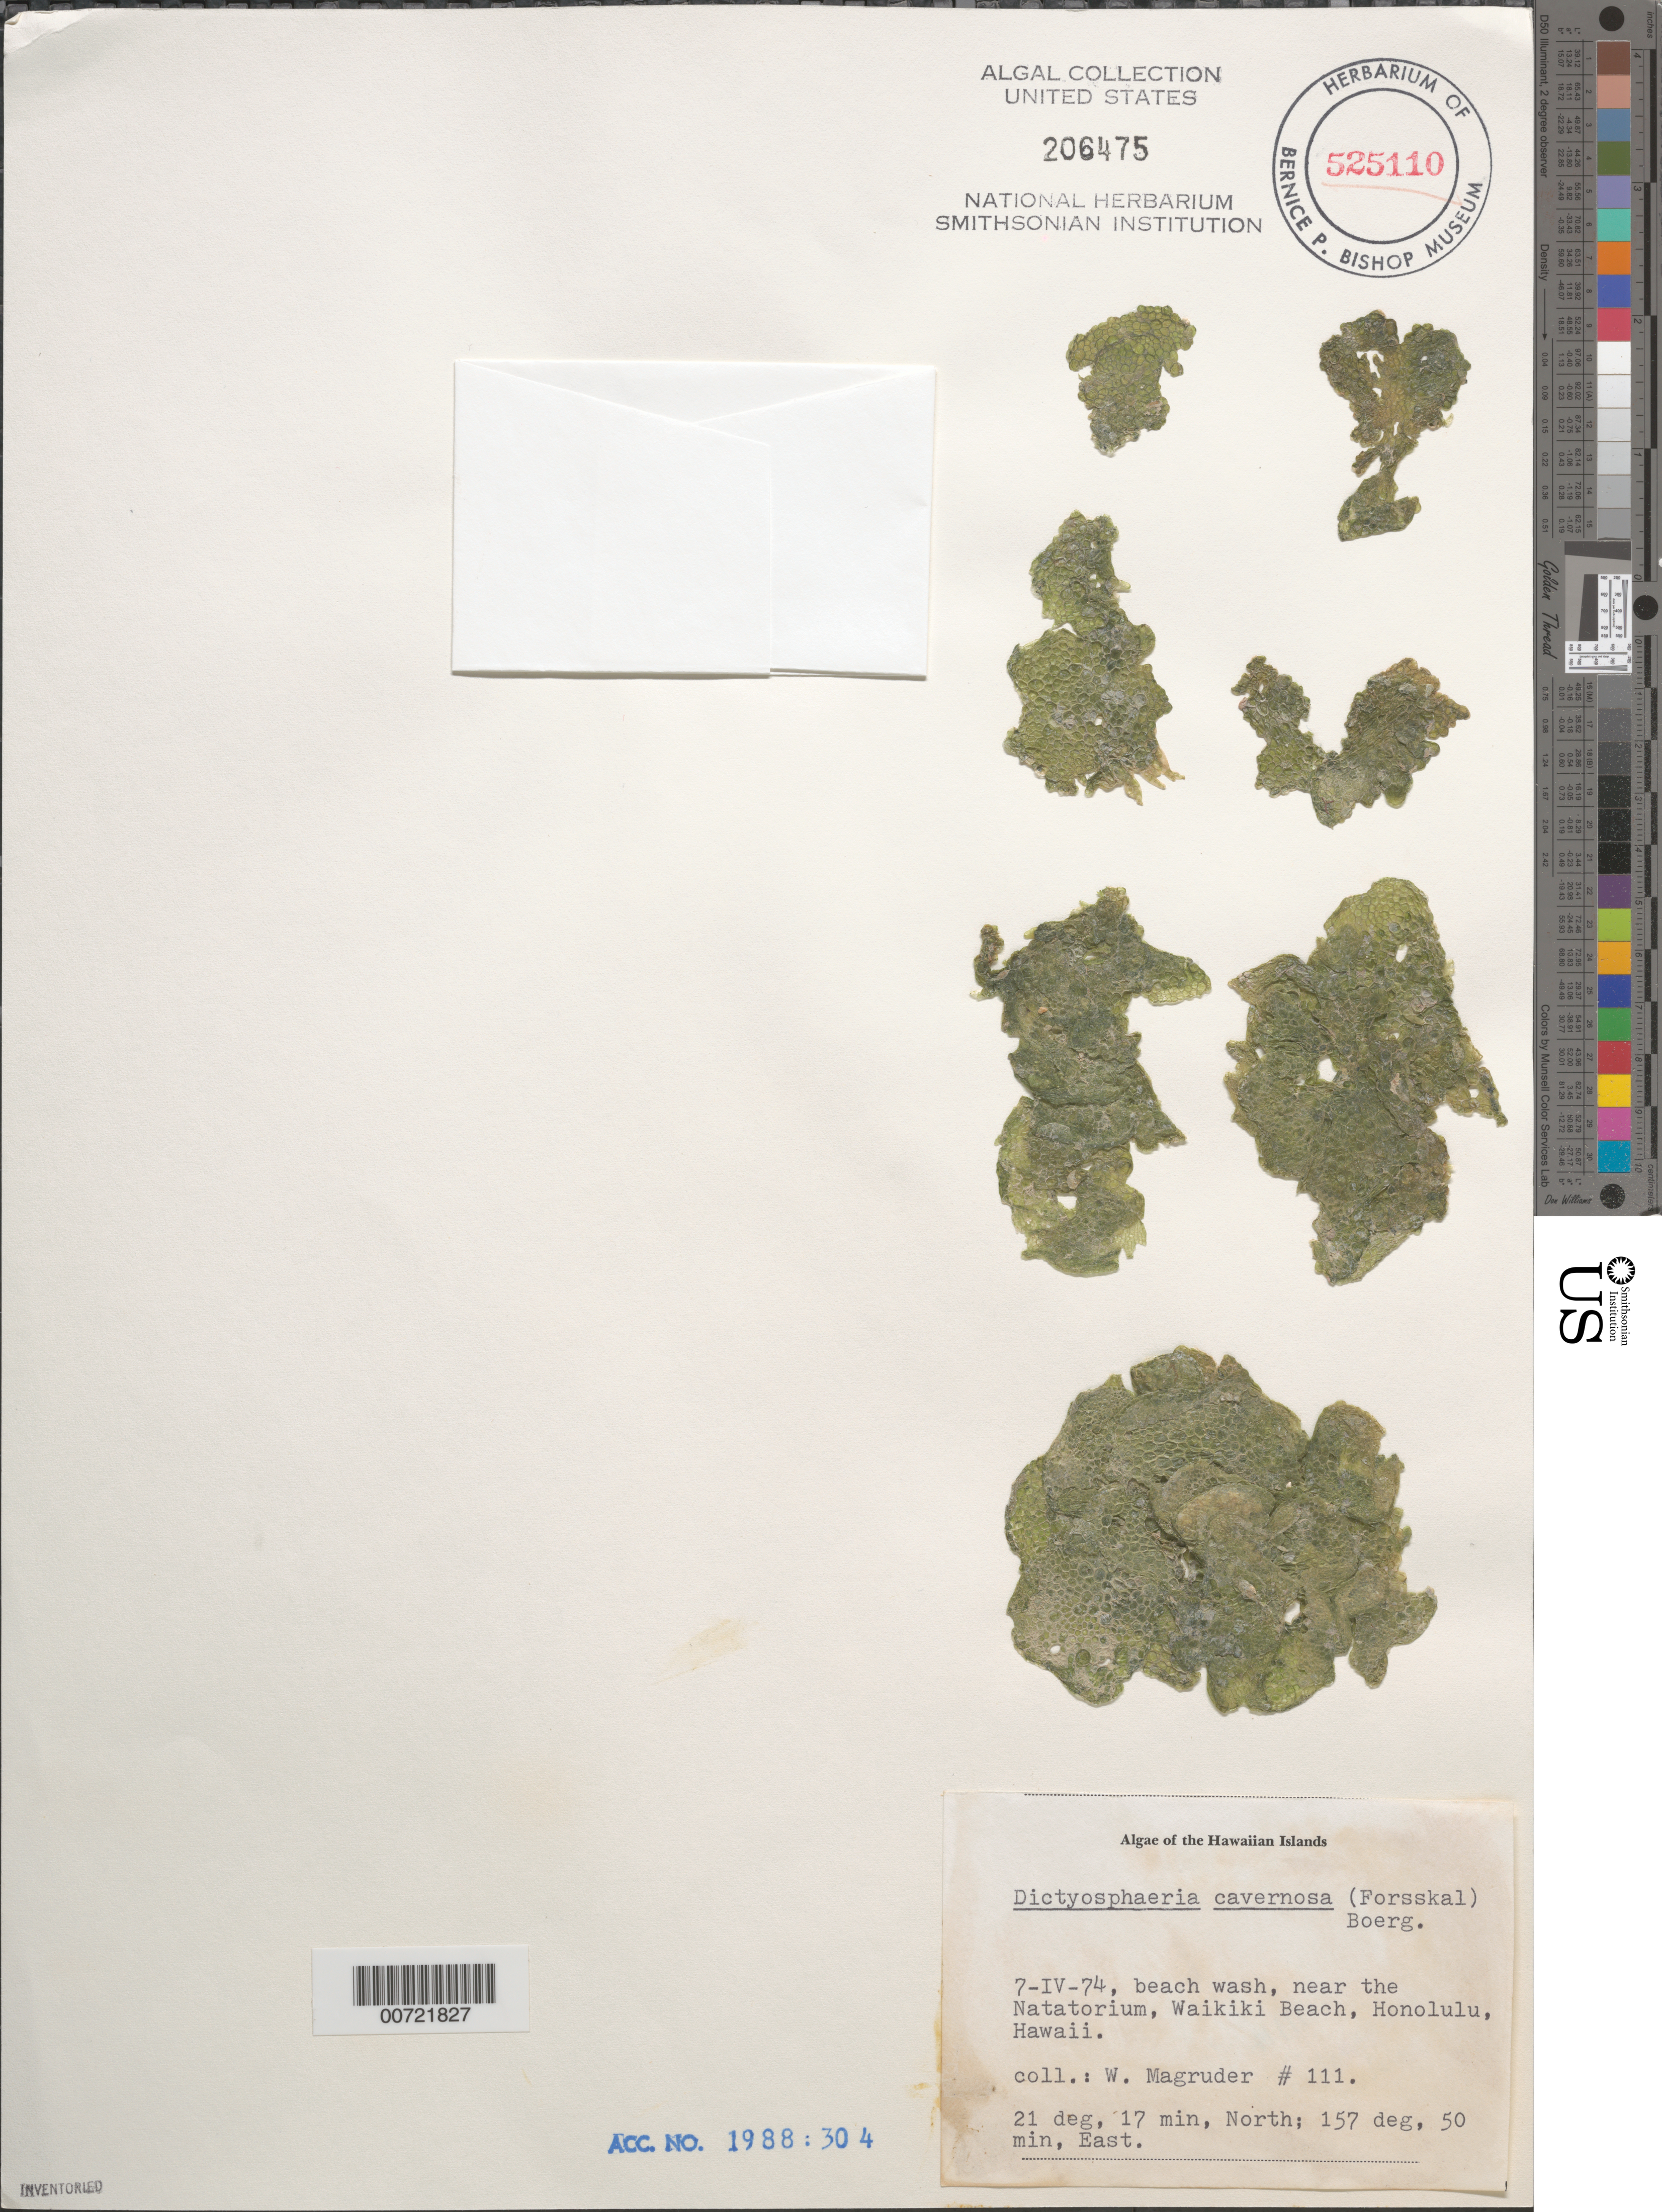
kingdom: Plantae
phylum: Chlorophyta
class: Ulvophyceae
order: Siphonocladales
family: Siphonocladaceae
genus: Dictyosphaeria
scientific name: Dictyosphaeria cavernosa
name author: (Forssk.) Børgesen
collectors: W. Magruder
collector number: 111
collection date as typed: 07 Apr 1974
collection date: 1974-04-07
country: United States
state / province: Hawaii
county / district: Honolulu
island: Oahu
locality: Honolulu, Waikiki Beach, near Natatorium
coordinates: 21 deg, 17 min, North, 157 deg, 50 min, East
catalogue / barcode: US 206475